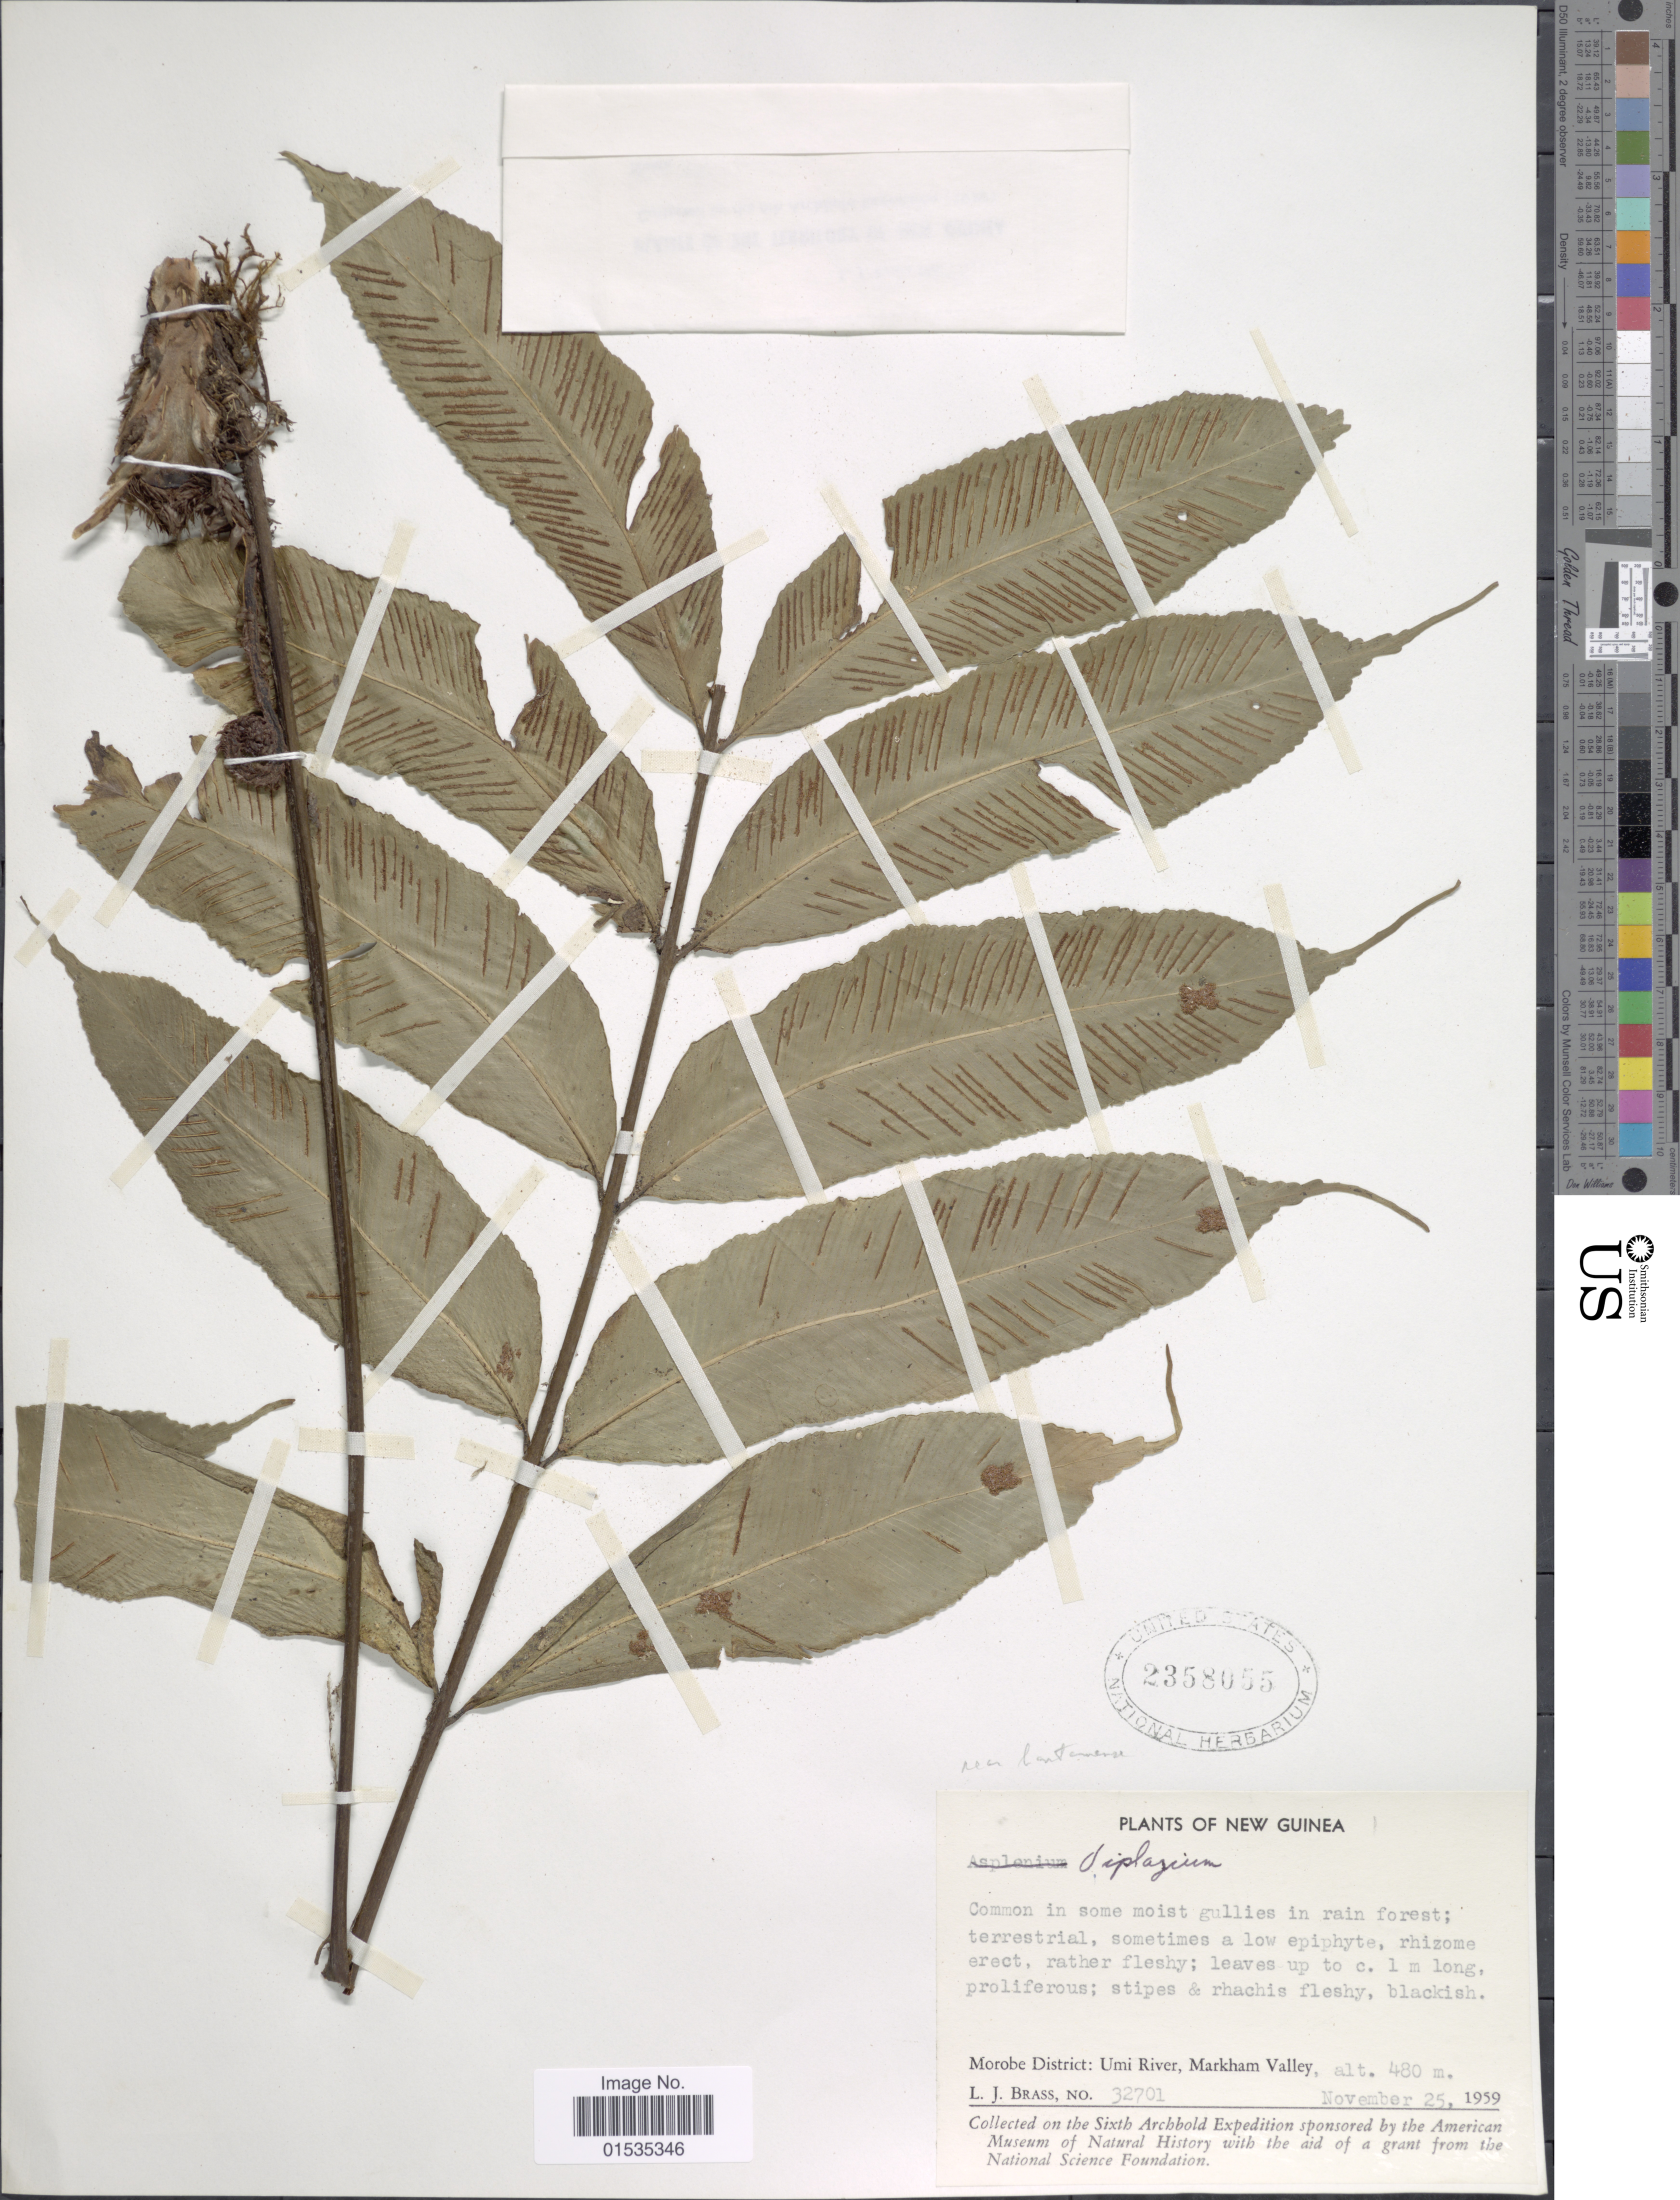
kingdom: Plantae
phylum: Tracheophyta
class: Polypodiopsida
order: Polypodiales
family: Athyriaceae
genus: Diplazium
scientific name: Diplazium sp.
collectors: L. J. Brass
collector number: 32701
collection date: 1959-11-25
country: Papua New Guinea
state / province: Morobe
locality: New Guinea, Umi River, Markham Valley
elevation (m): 480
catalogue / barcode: US 2358055